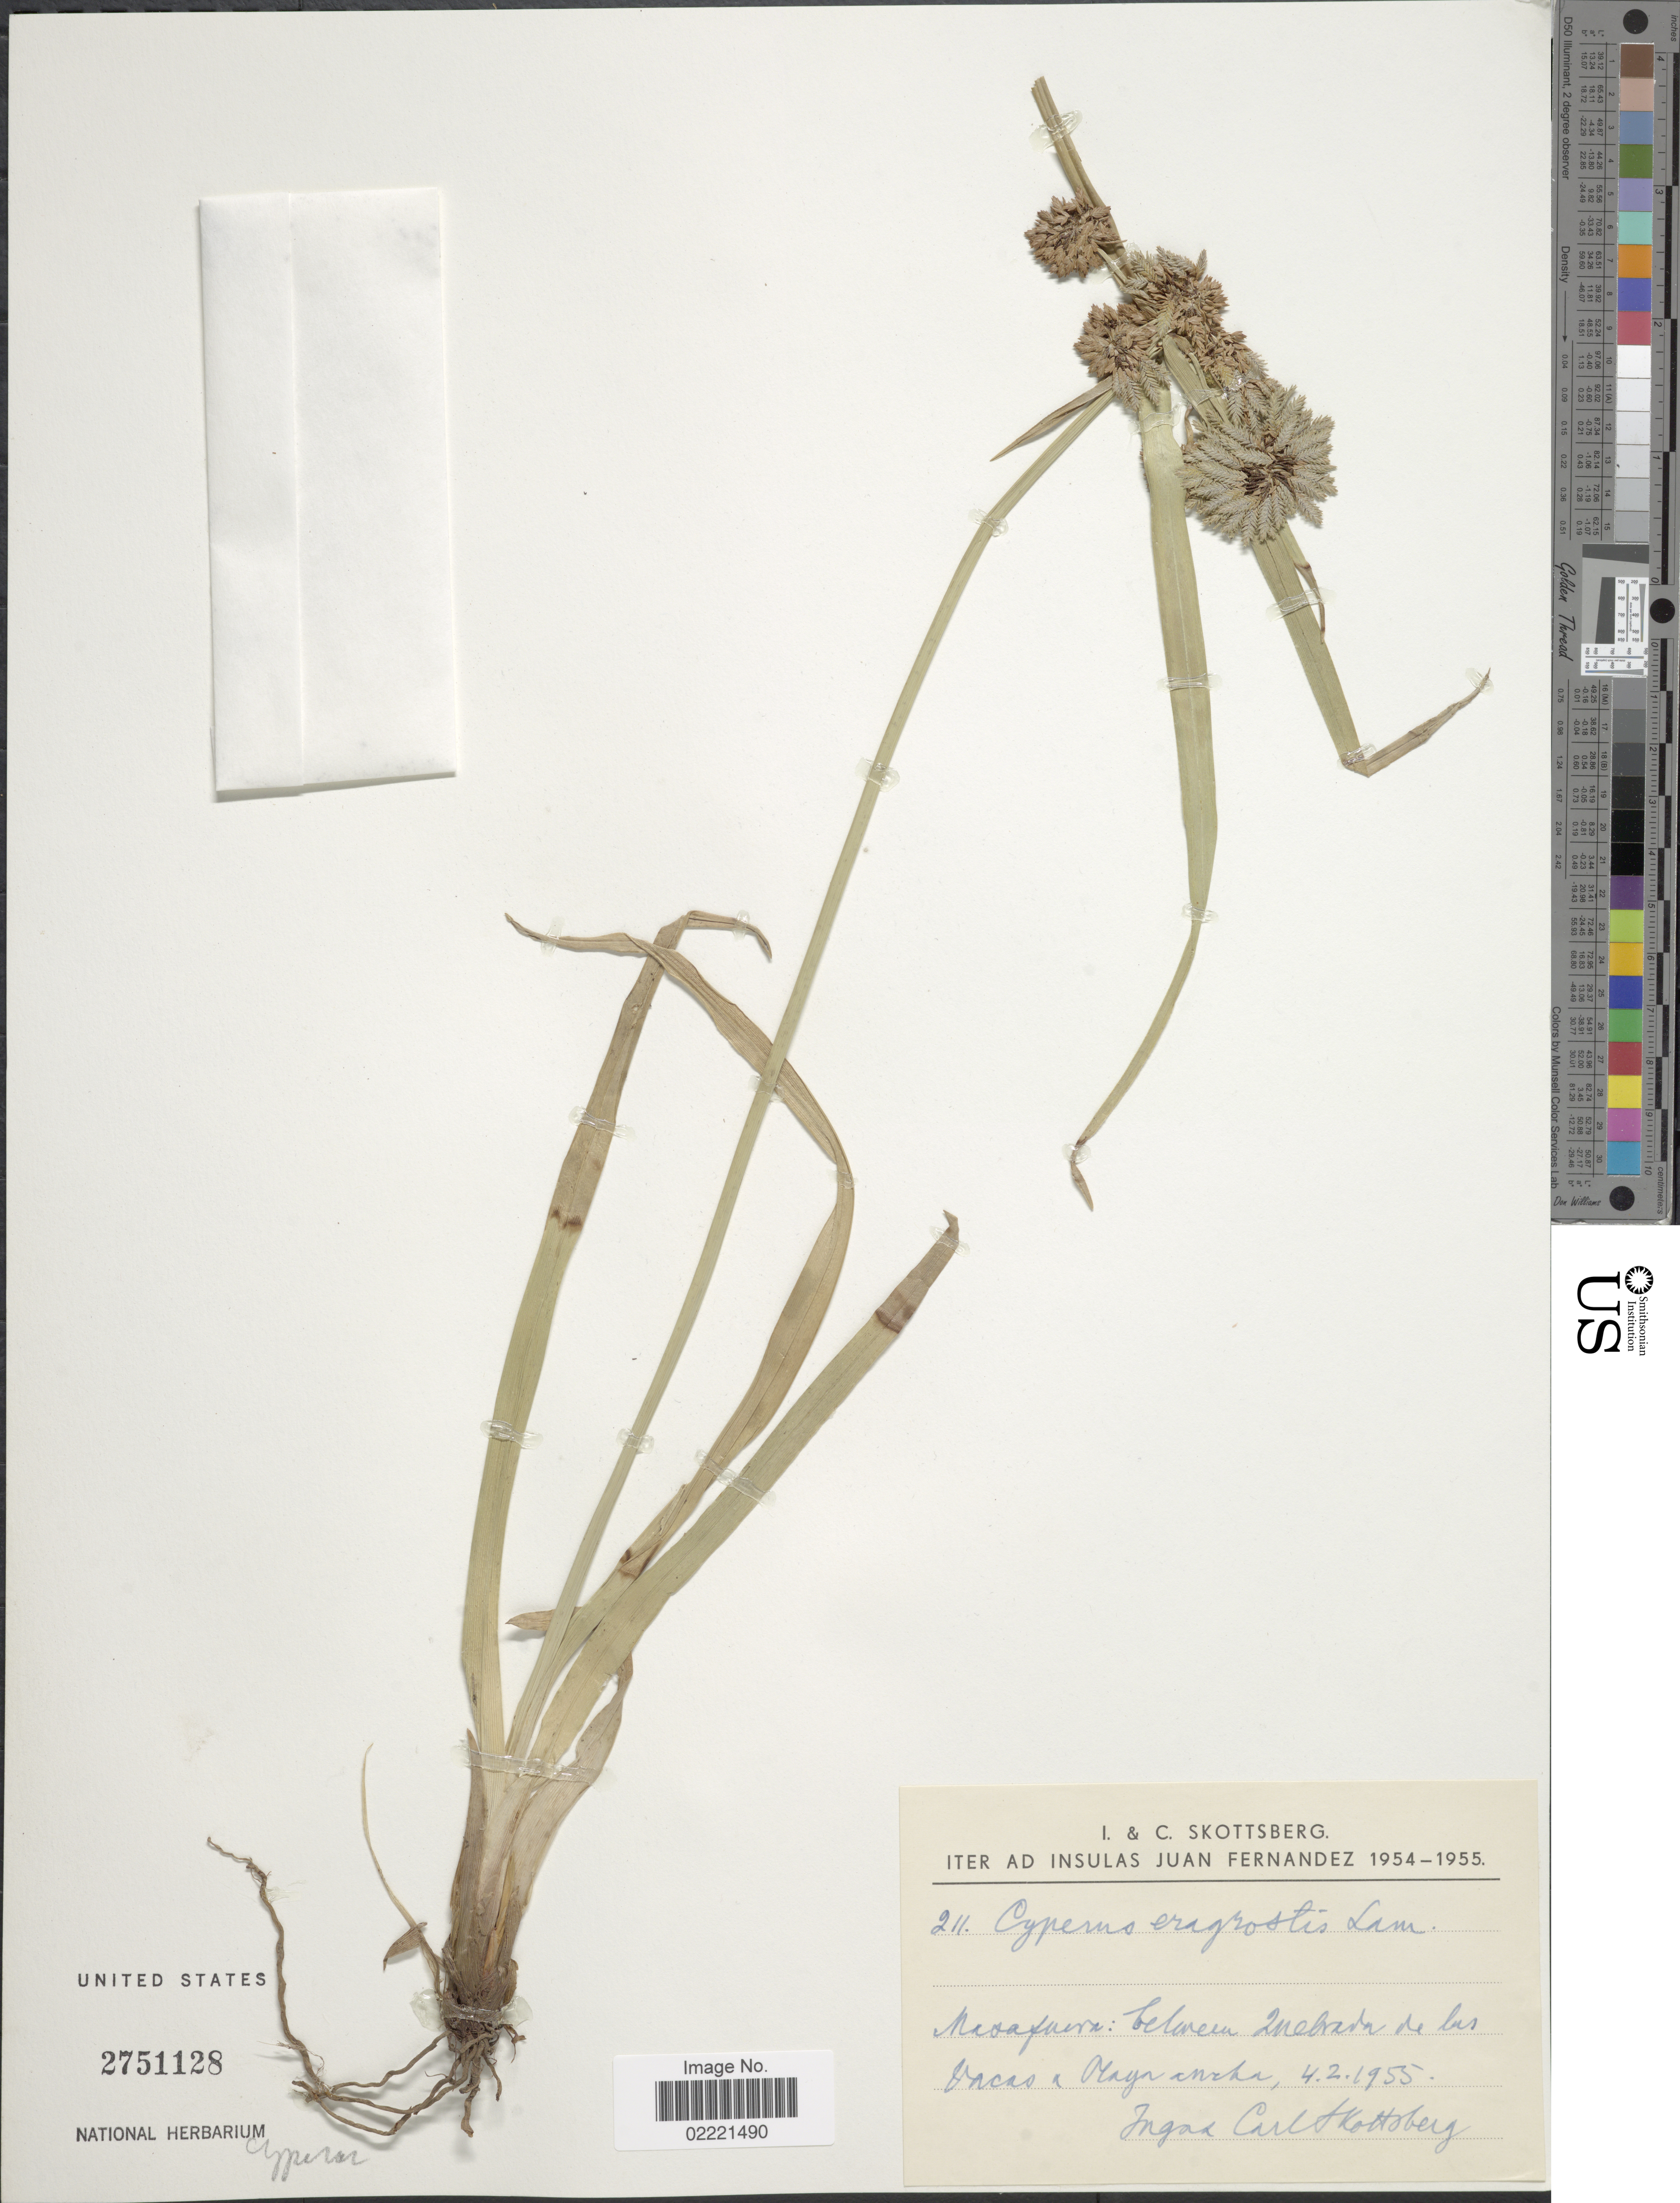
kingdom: Plantae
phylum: Tracheophyta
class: Liliopsida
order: Poales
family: Cyperaceae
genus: Cyperus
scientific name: Cyperus eragrostis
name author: Lam.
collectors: C. Skottsberg & I. Skottsberg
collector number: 211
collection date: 1955-02-04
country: Chile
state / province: Valparaíso (V)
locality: Juan Fernandez, Masafuera: between Quebrada de las vacas a playa aneka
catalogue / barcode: US 2751128